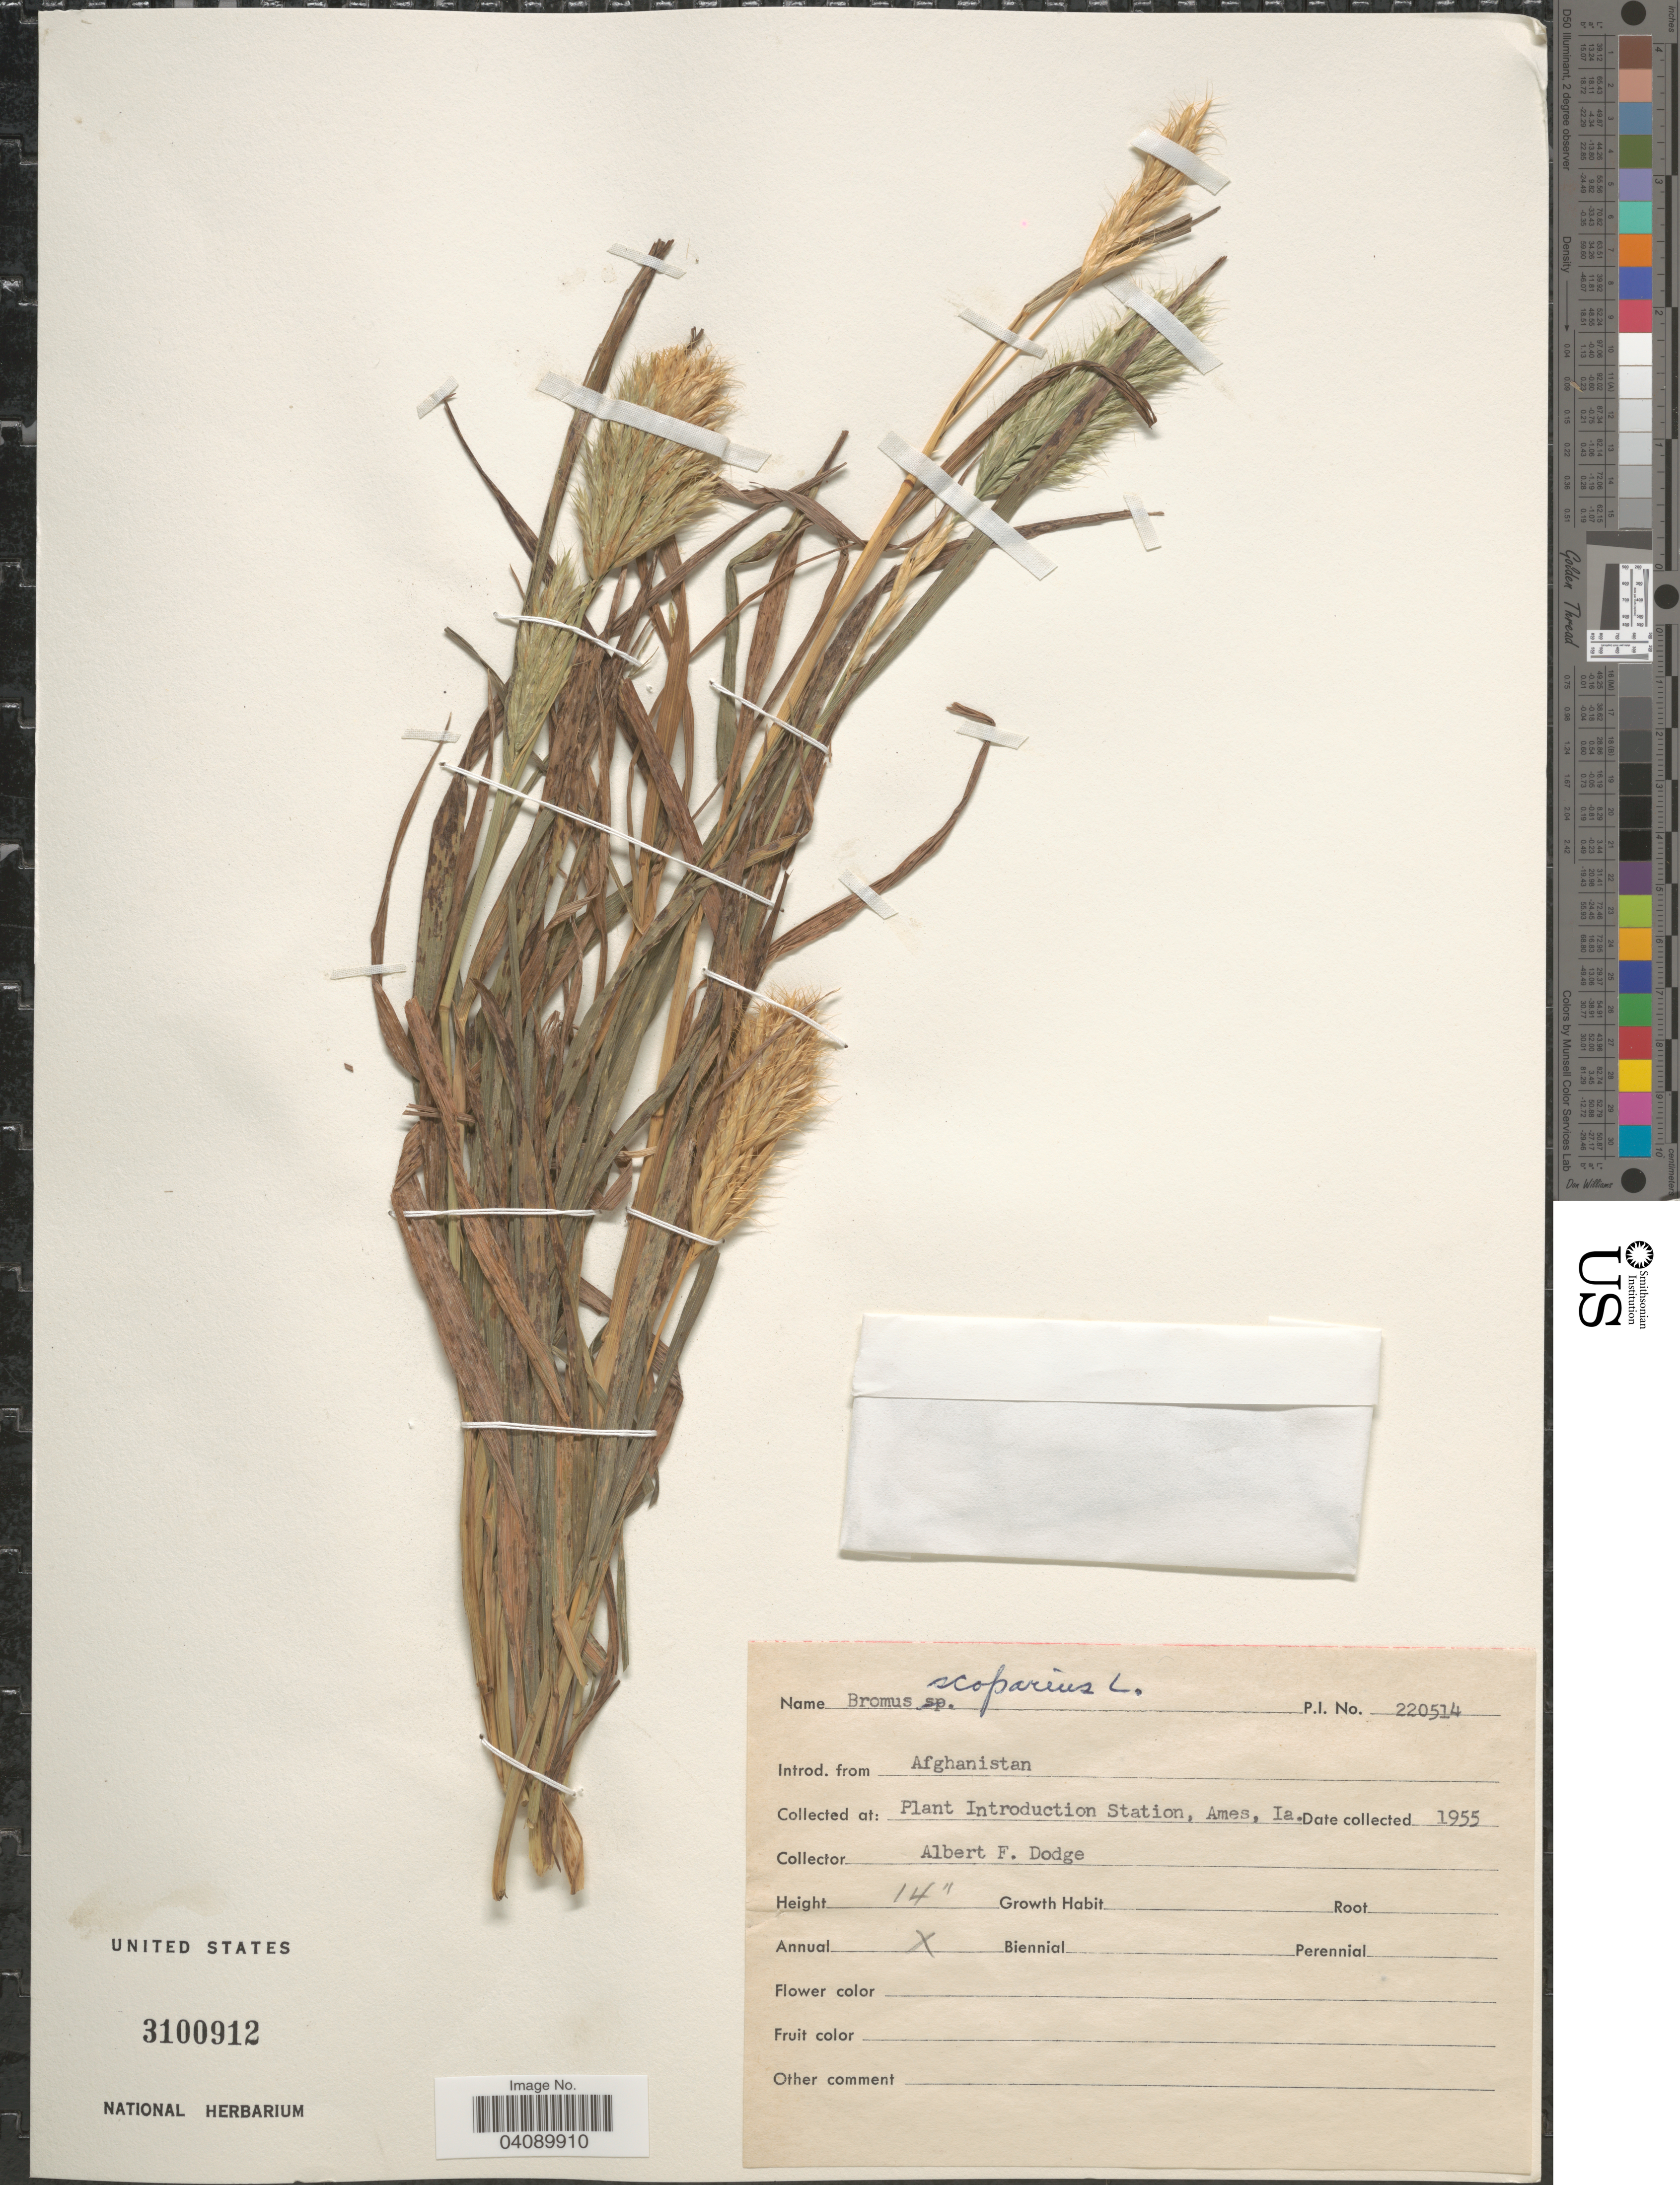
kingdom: Plantae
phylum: Tracheophyta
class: Liliopsida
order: Poales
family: Poaceae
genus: Bromus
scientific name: Bromus scoparius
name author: L.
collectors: A. Dodge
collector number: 220514?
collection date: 1955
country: United States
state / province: Iowa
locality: Plant Introduction Station, Ames.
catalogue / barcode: US 3100912